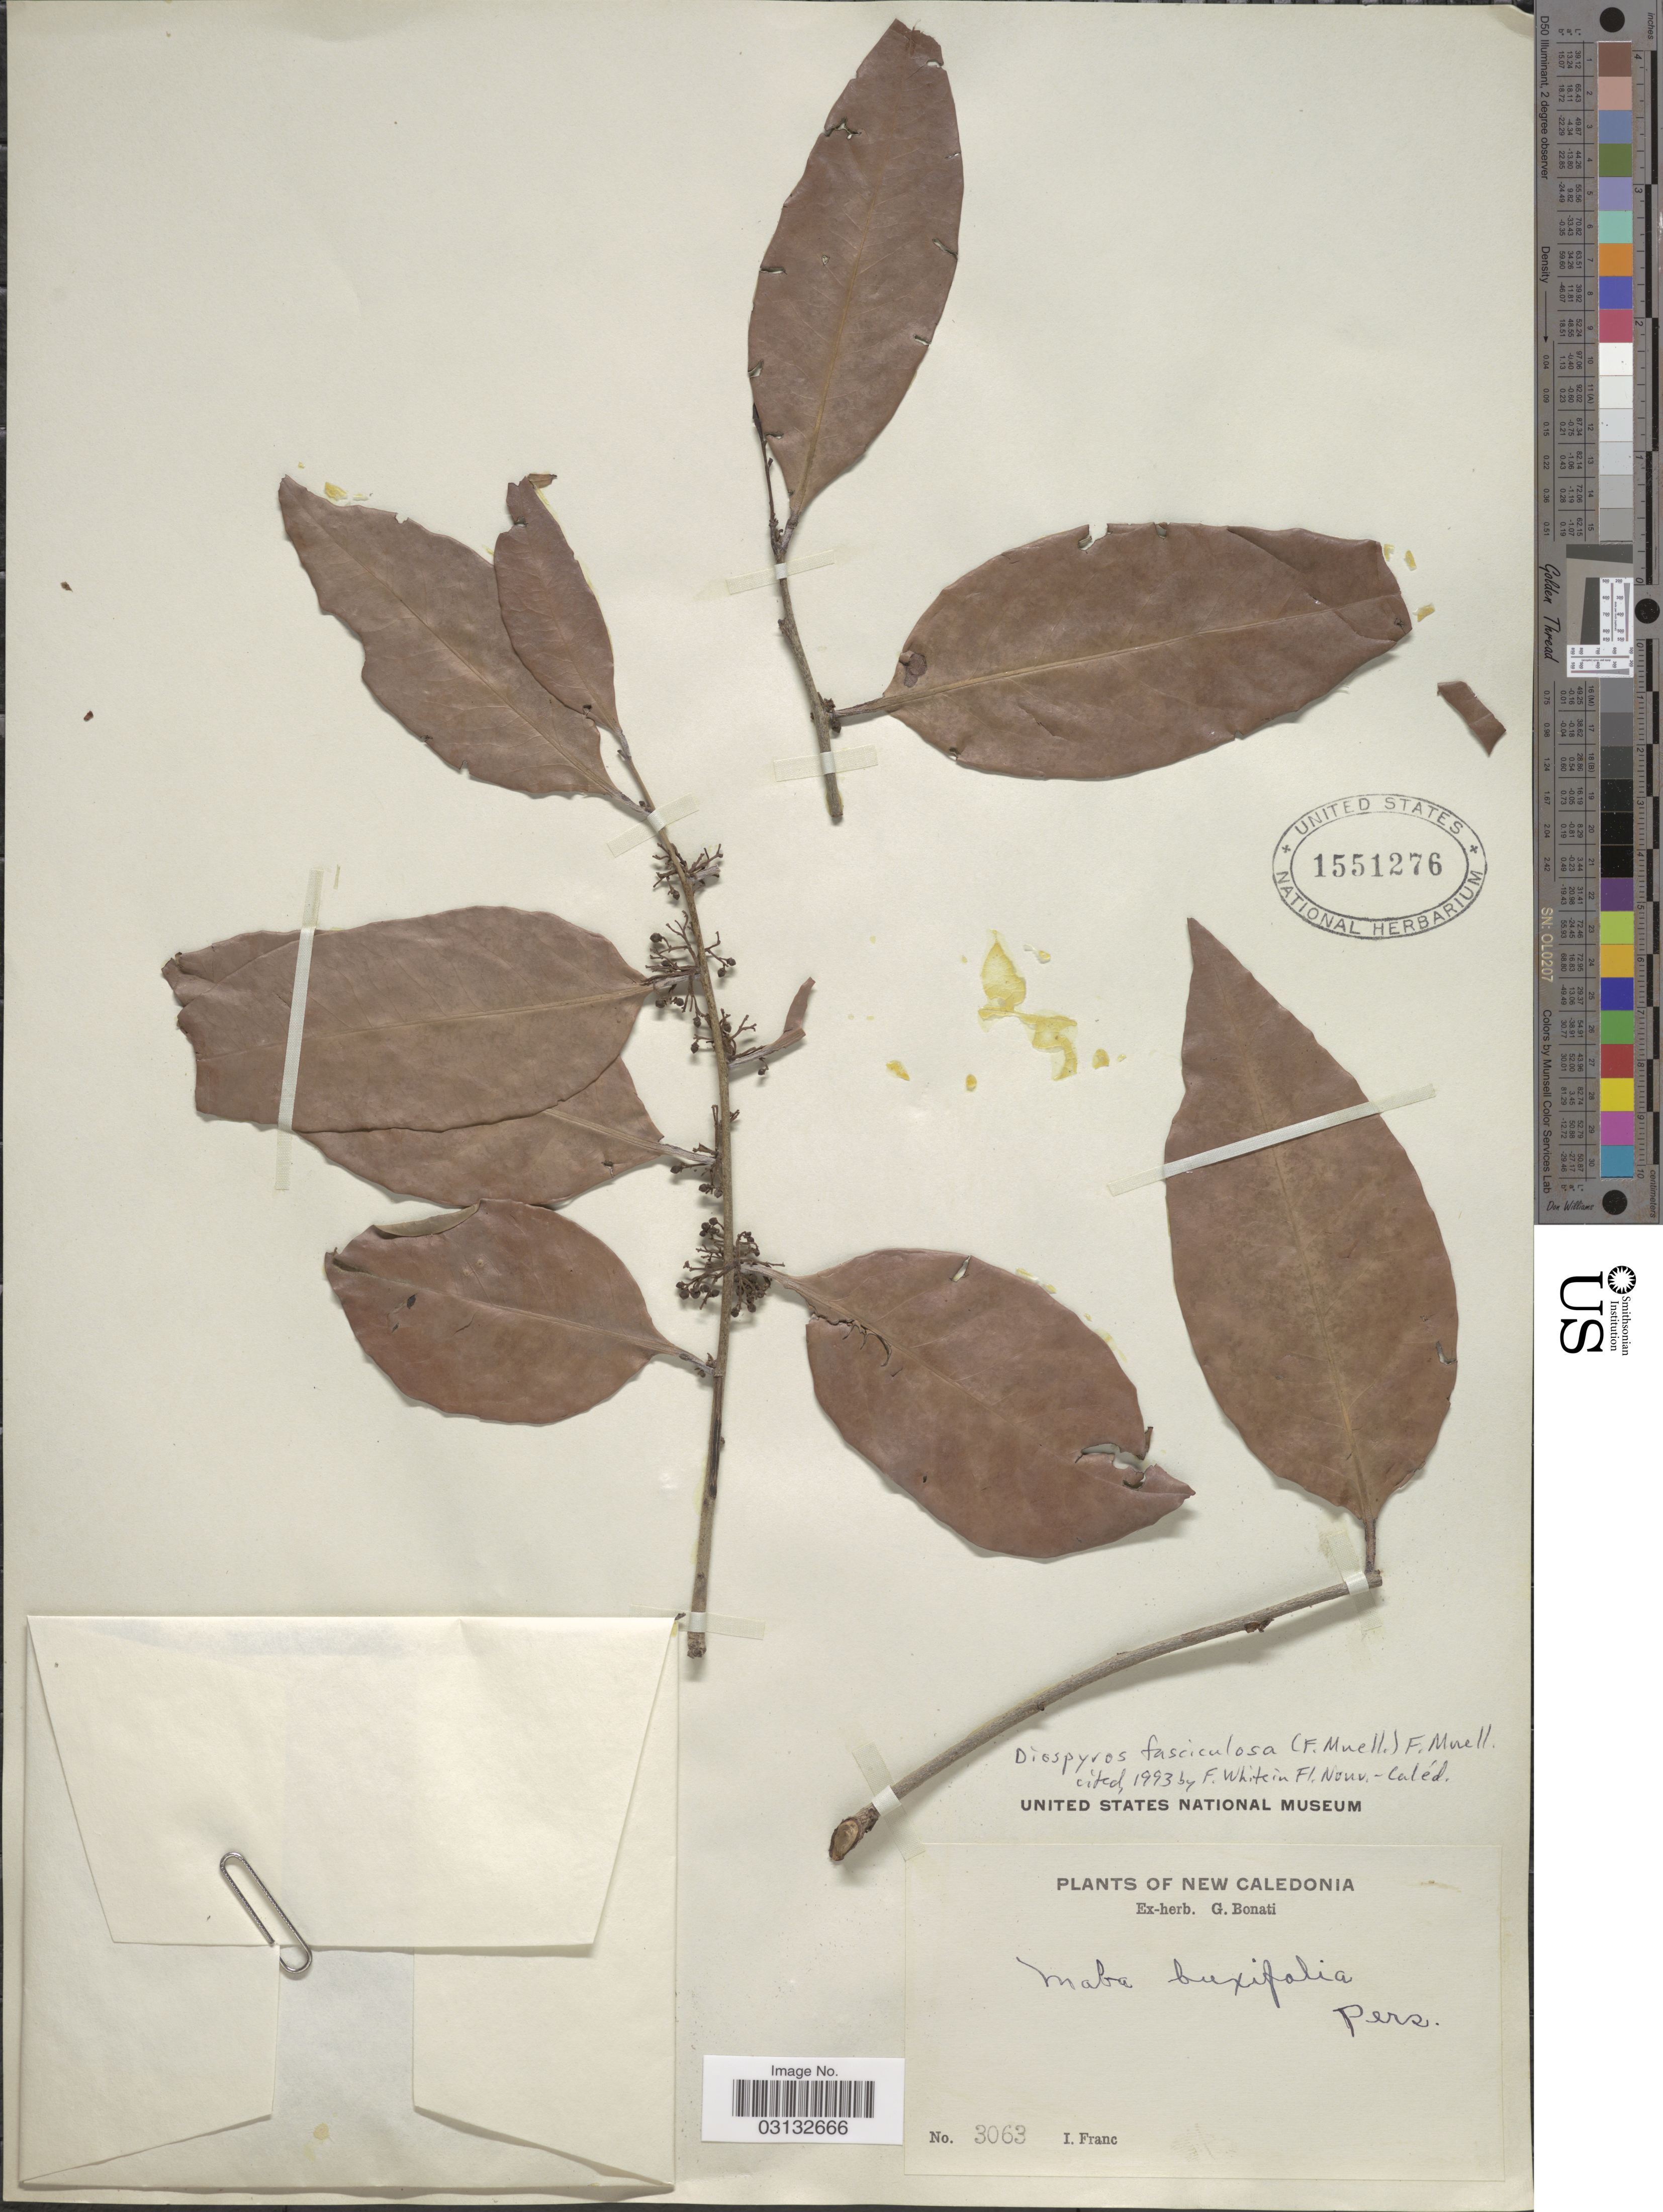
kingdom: Plantae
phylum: Tracheophyta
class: Magnoliopsida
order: Ericales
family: Ebenaceae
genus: Diospyros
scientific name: Diospyros fasciculosa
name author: (F. Muell.) F. Muell.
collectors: I. Franc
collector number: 3063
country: New Caledonia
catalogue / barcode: US 1551276